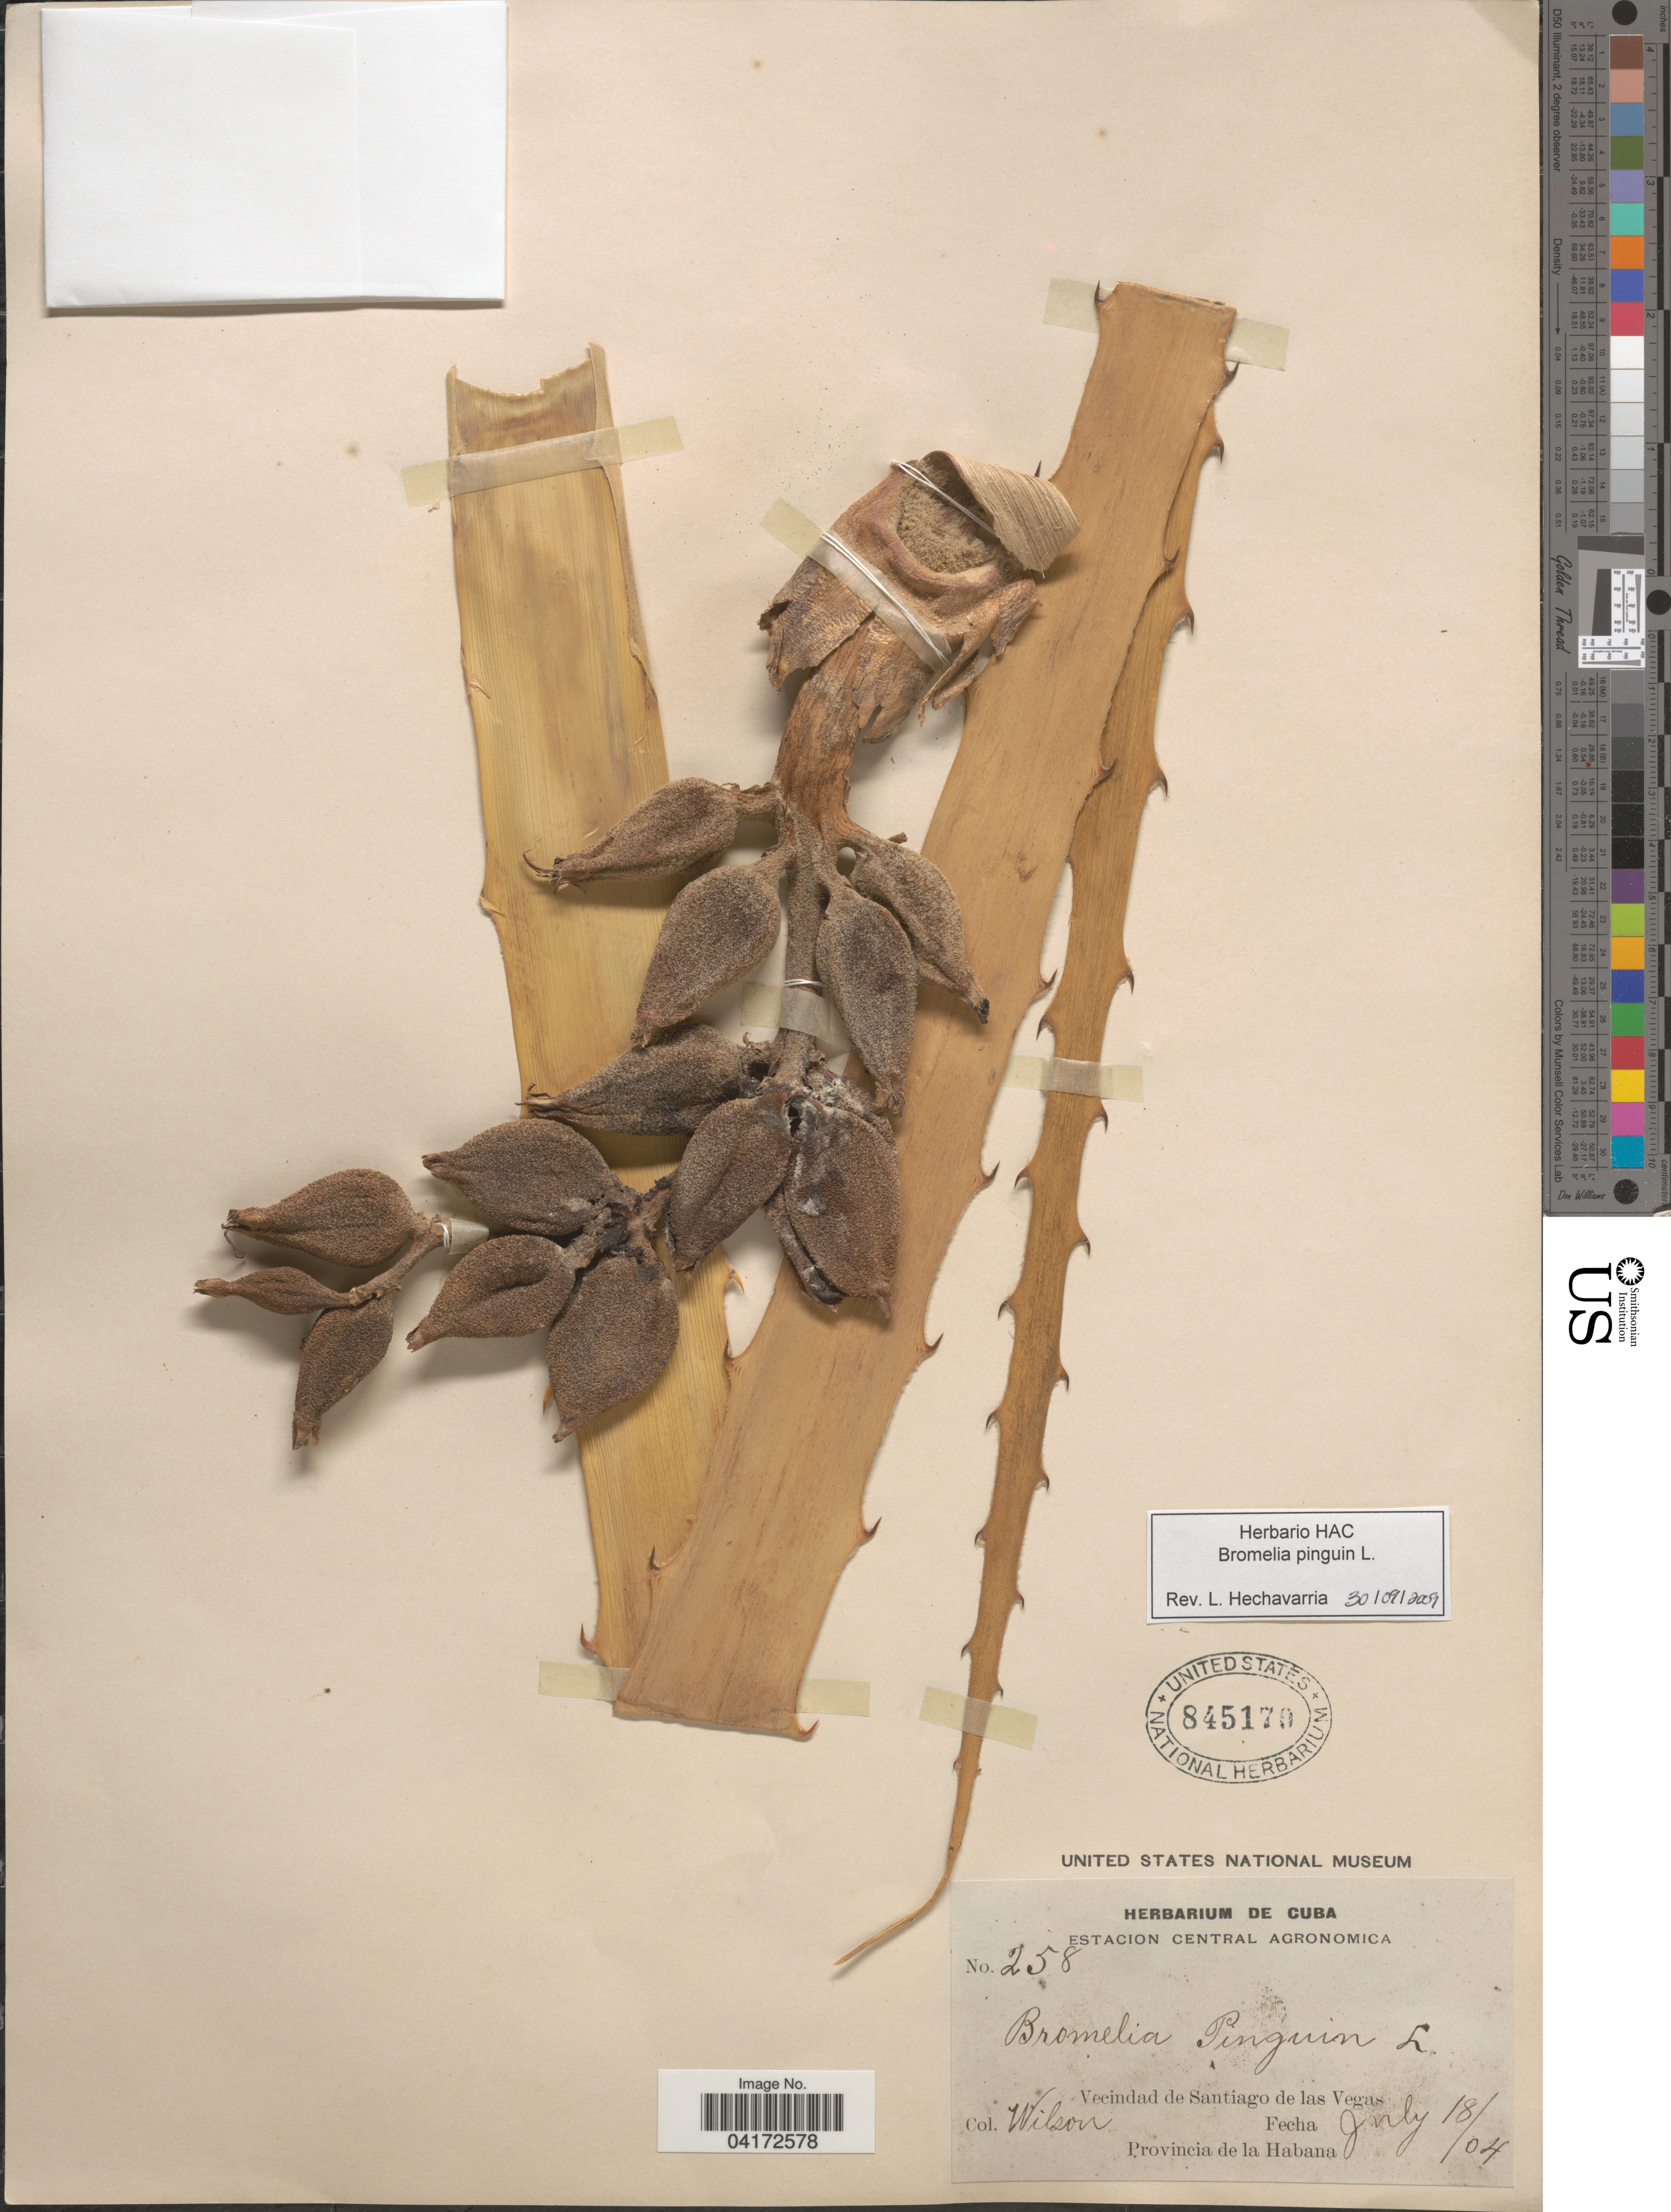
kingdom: Plantae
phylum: Tracheophyta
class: Liliopsida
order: Poales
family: Bromeliaceae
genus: Bromelia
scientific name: Bromelia pinguin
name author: L.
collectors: -- Wilson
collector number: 258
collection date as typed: Transcribed d/m/y: 18/7/4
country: Cuba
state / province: La Habana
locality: Vecindad de Santiago de las Vegas.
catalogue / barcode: US 845170